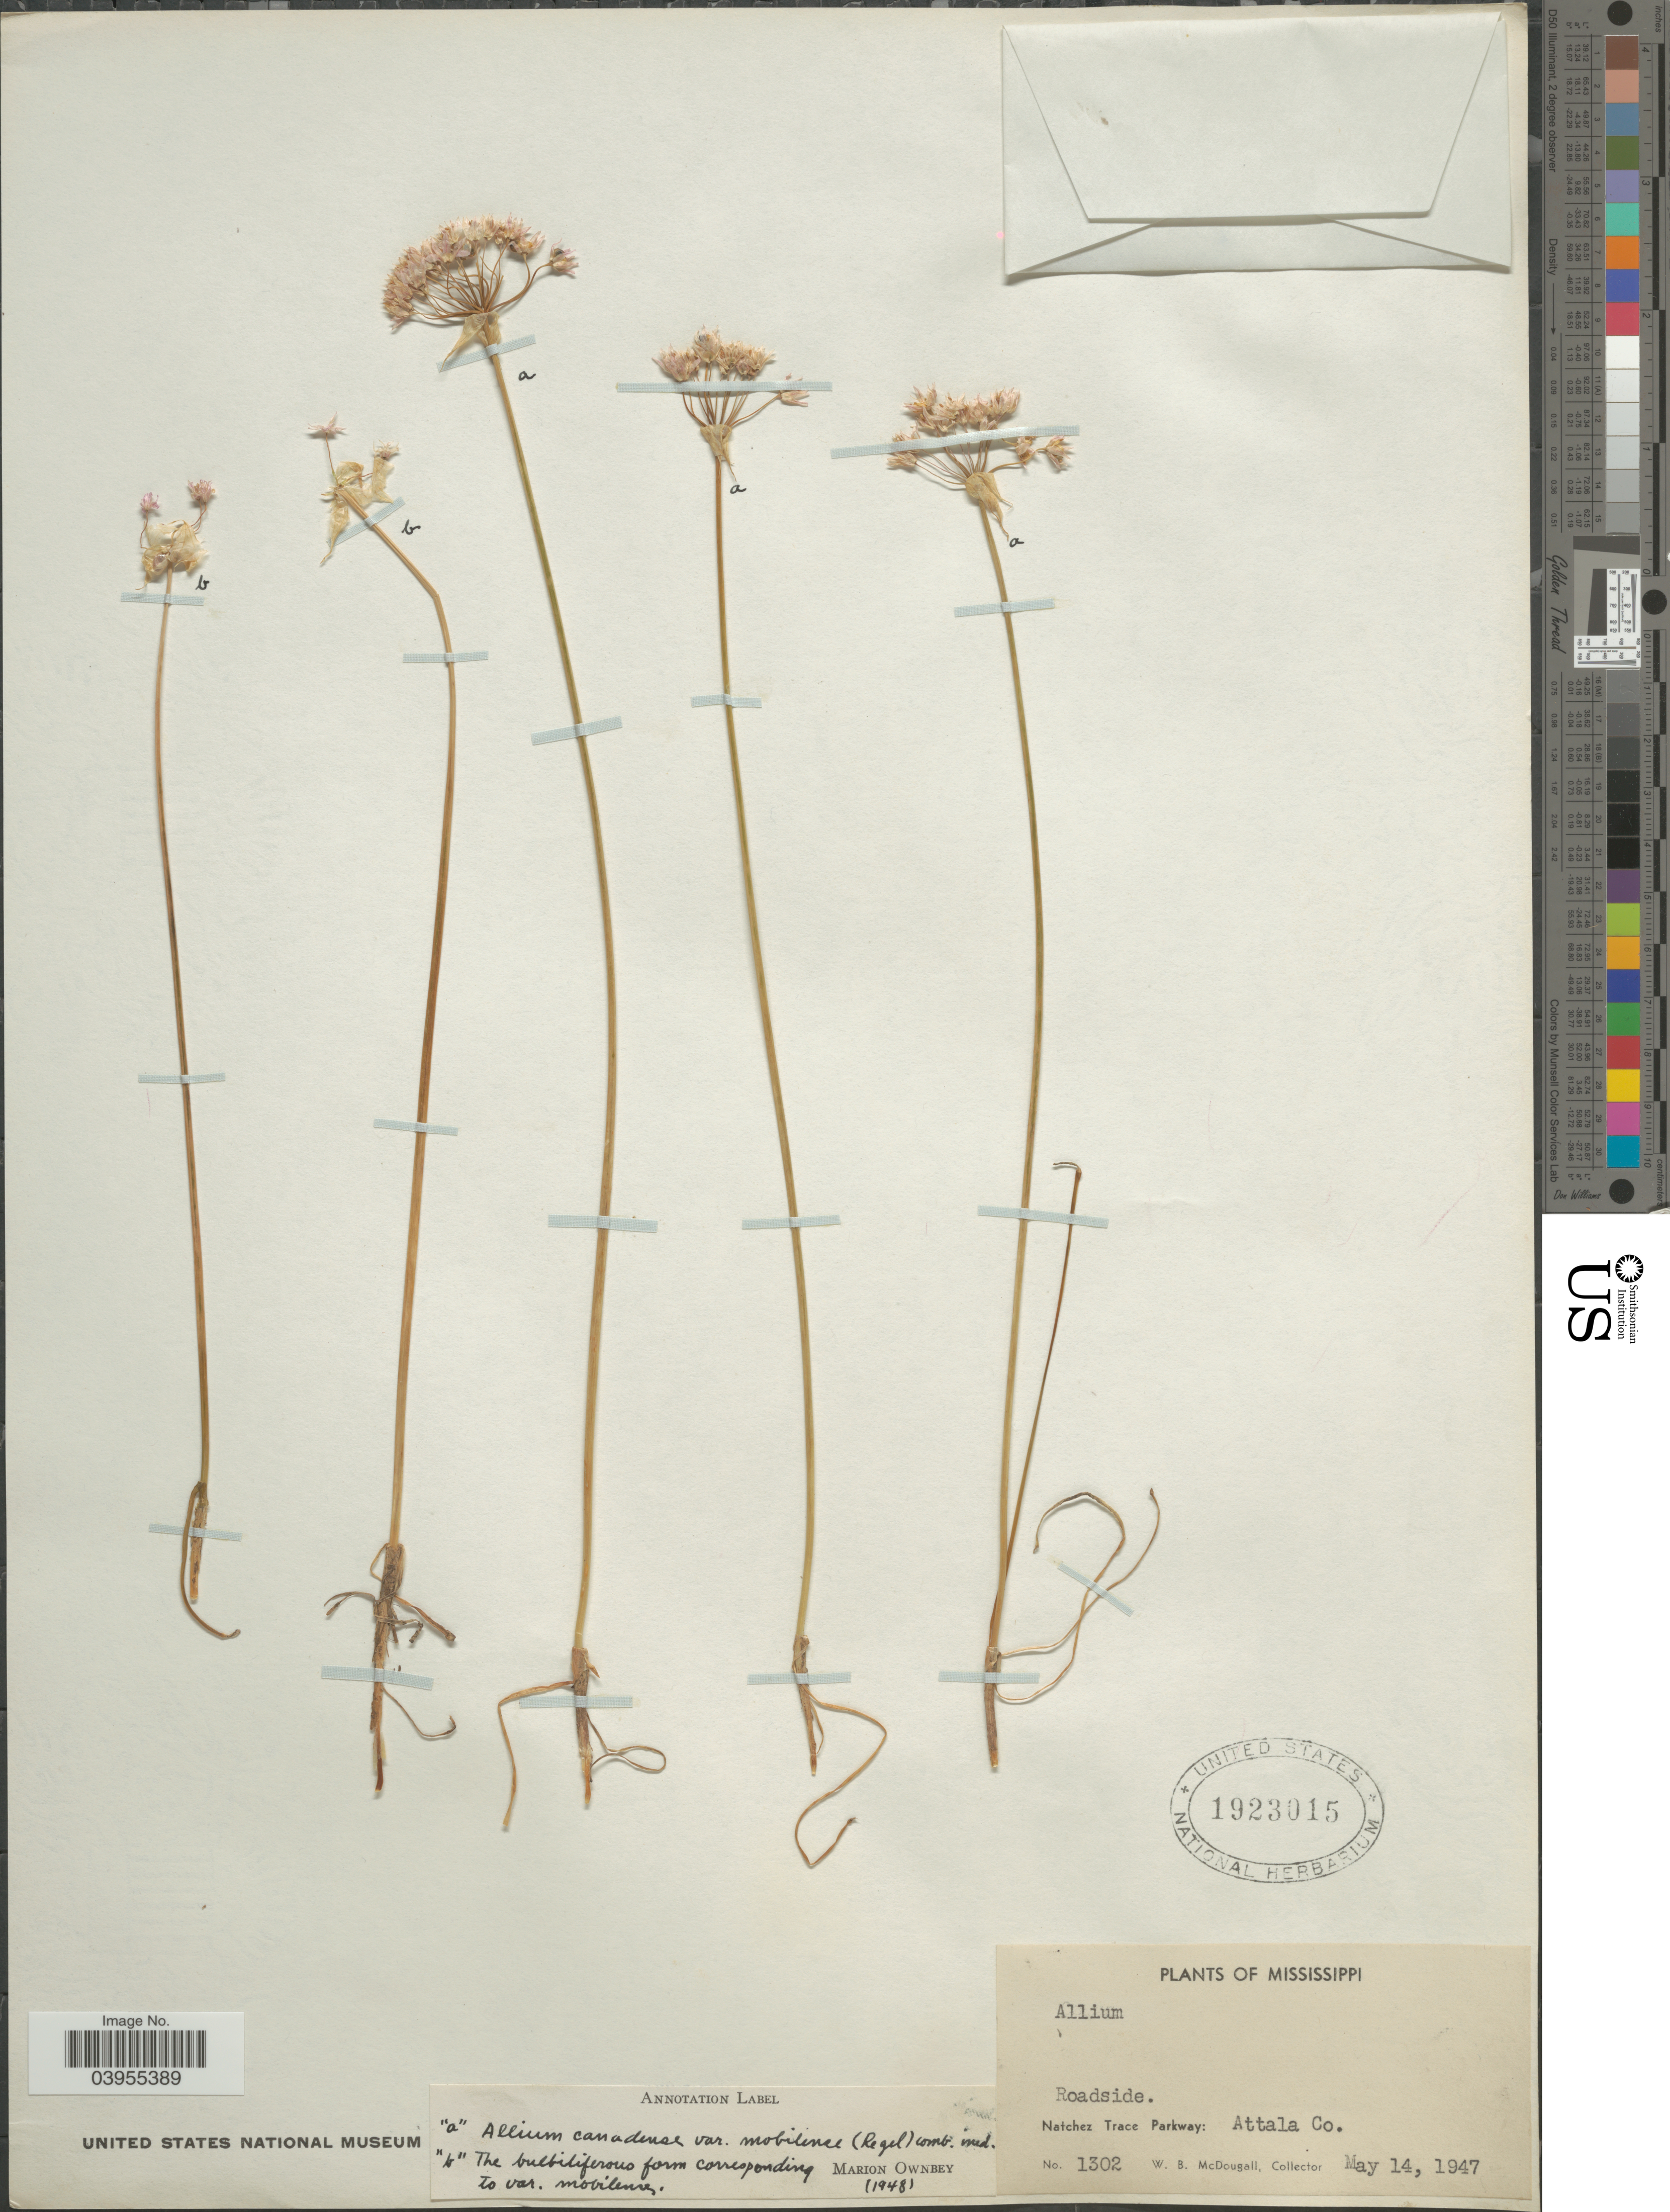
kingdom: Plantae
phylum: Tracheophyta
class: Liliopsida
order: Asparagales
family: Amaryllidaceae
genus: Allium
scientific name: Allium canadense var. mobilense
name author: (Regel) Traub & Ownbey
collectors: W. B. McDougall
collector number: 1302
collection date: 1947-05-14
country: United States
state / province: Mississippi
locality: Natchez Trace Parkway: Attala Co.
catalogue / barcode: US 1923015